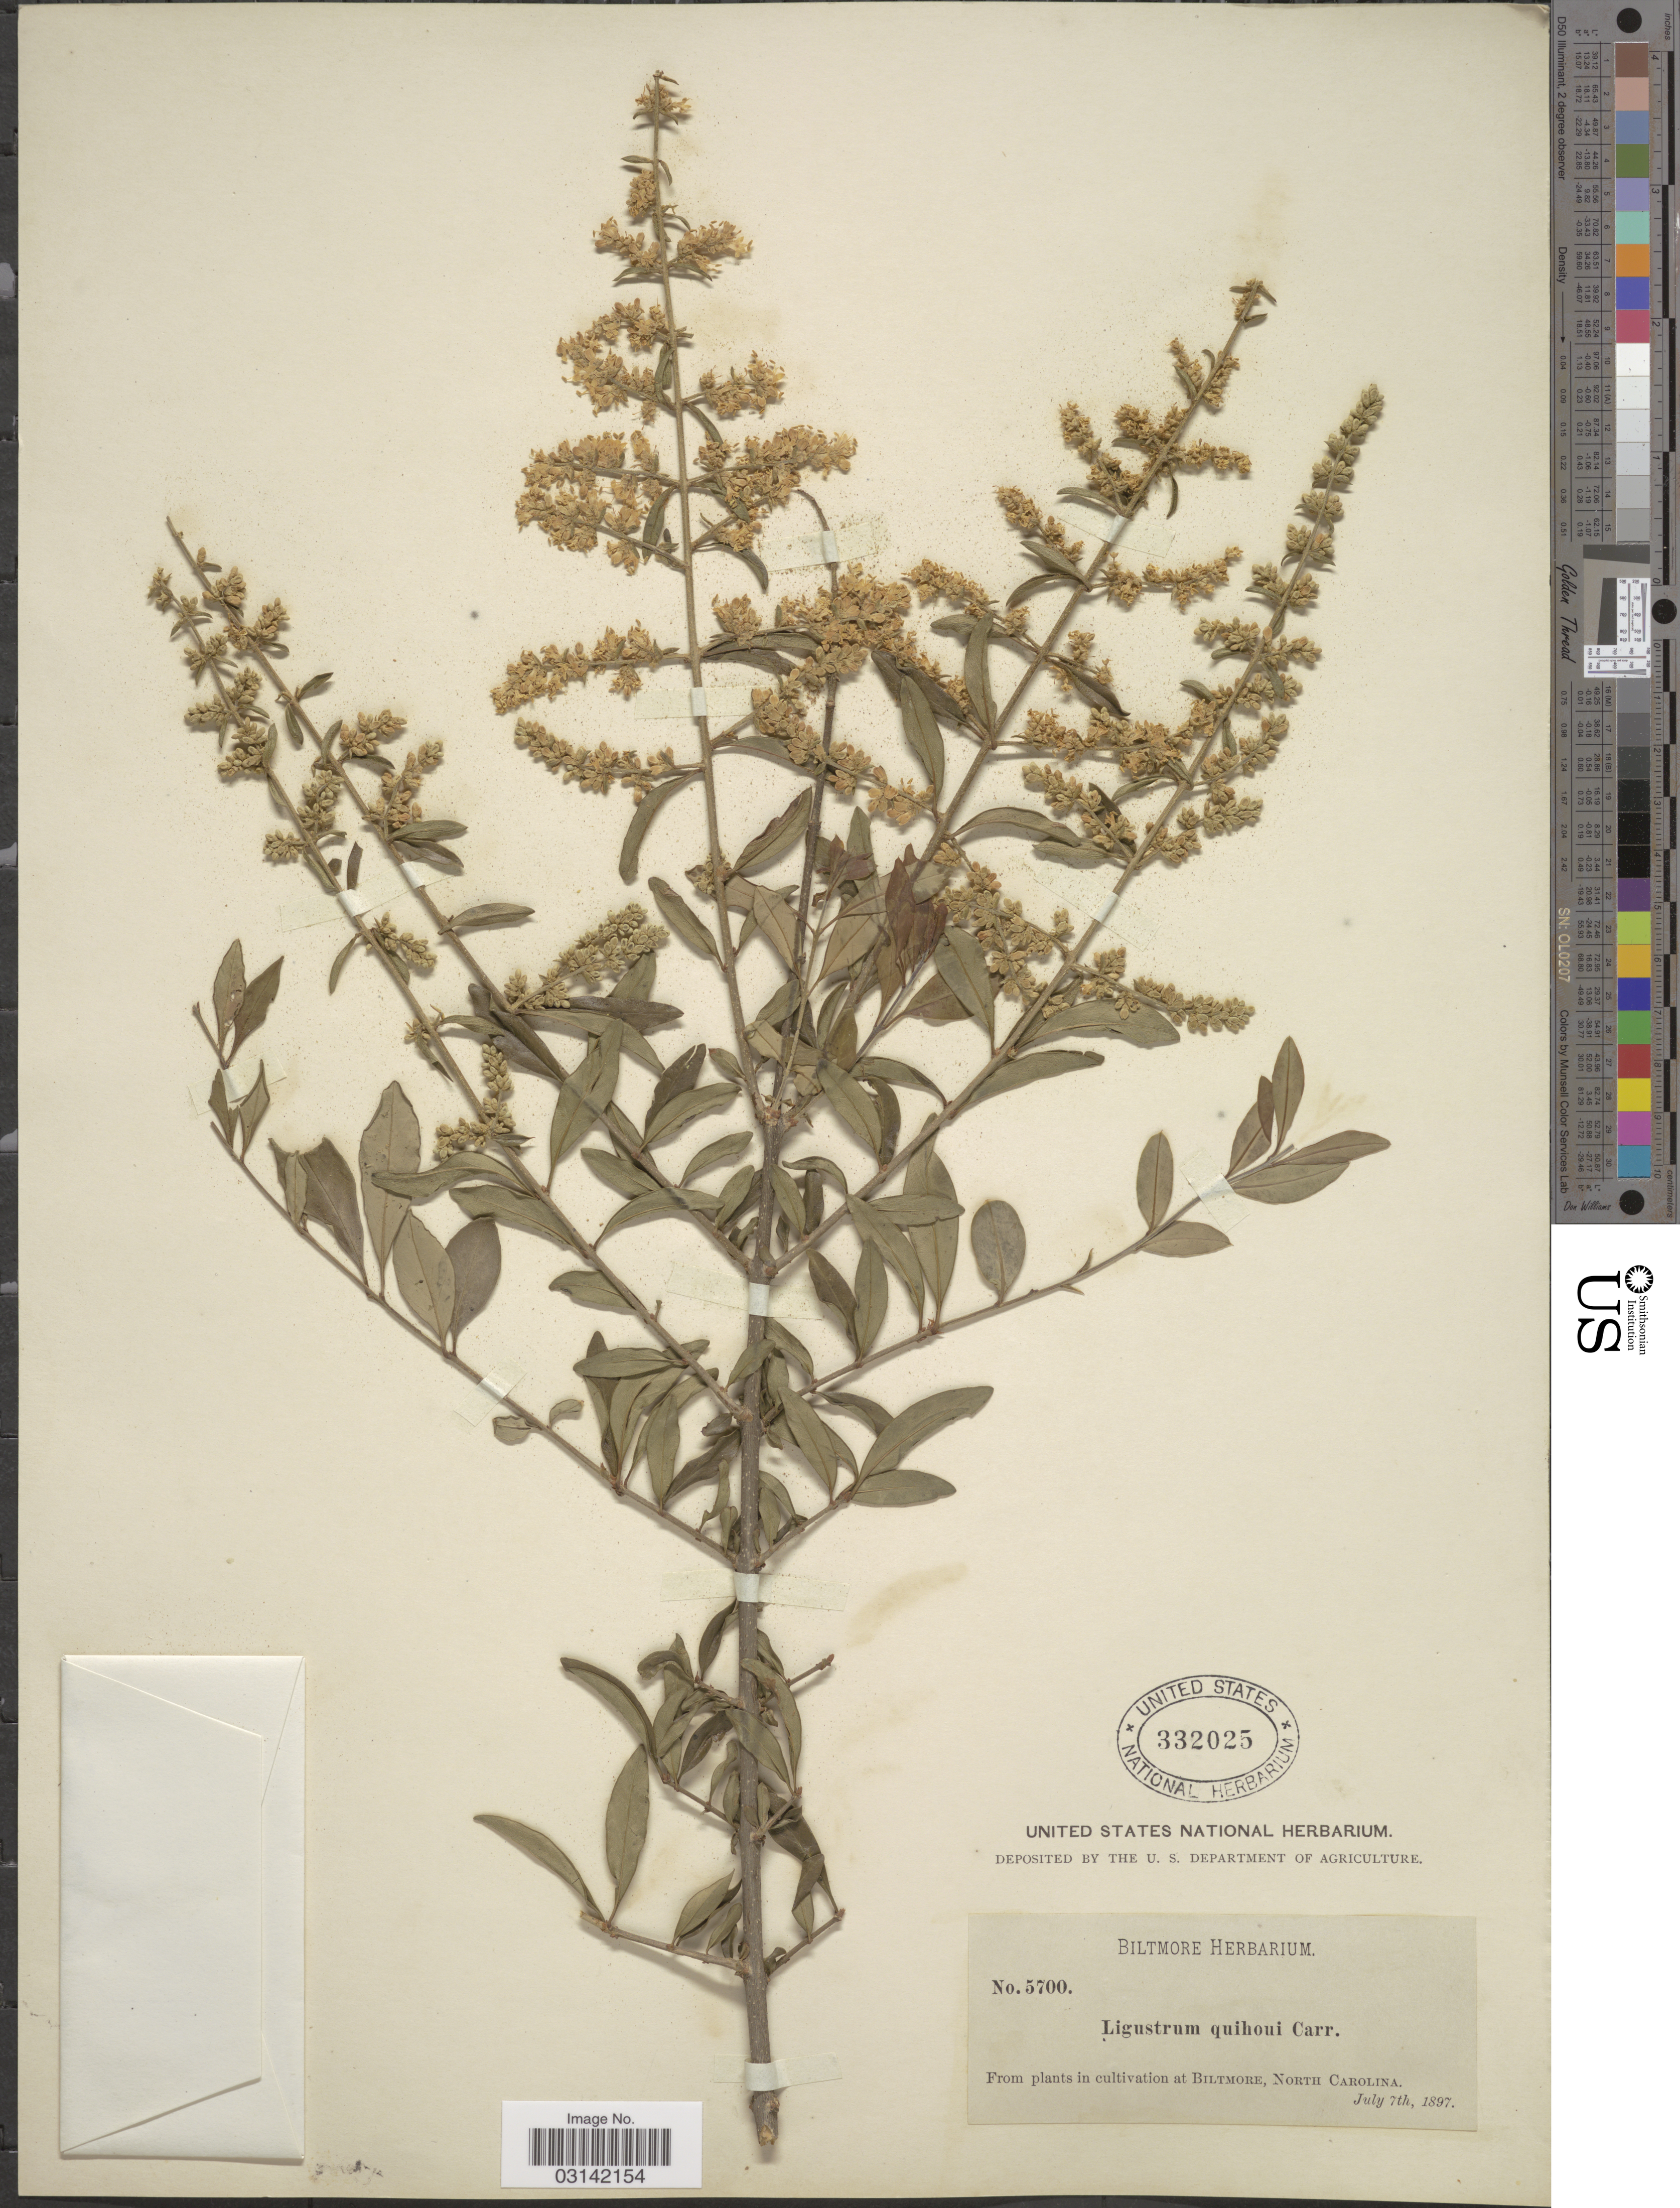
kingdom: Plantae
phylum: Tracheophyta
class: Magnoliopsida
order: Lamiales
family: Oleaceae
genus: Ligustrum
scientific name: Ligustrum quihoui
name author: Carrière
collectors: ex herb. Biltmore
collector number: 5700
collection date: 1897-07-07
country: United States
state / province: North Carolina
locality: From plants in cultivation at Biltmore.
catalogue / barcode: US 332025